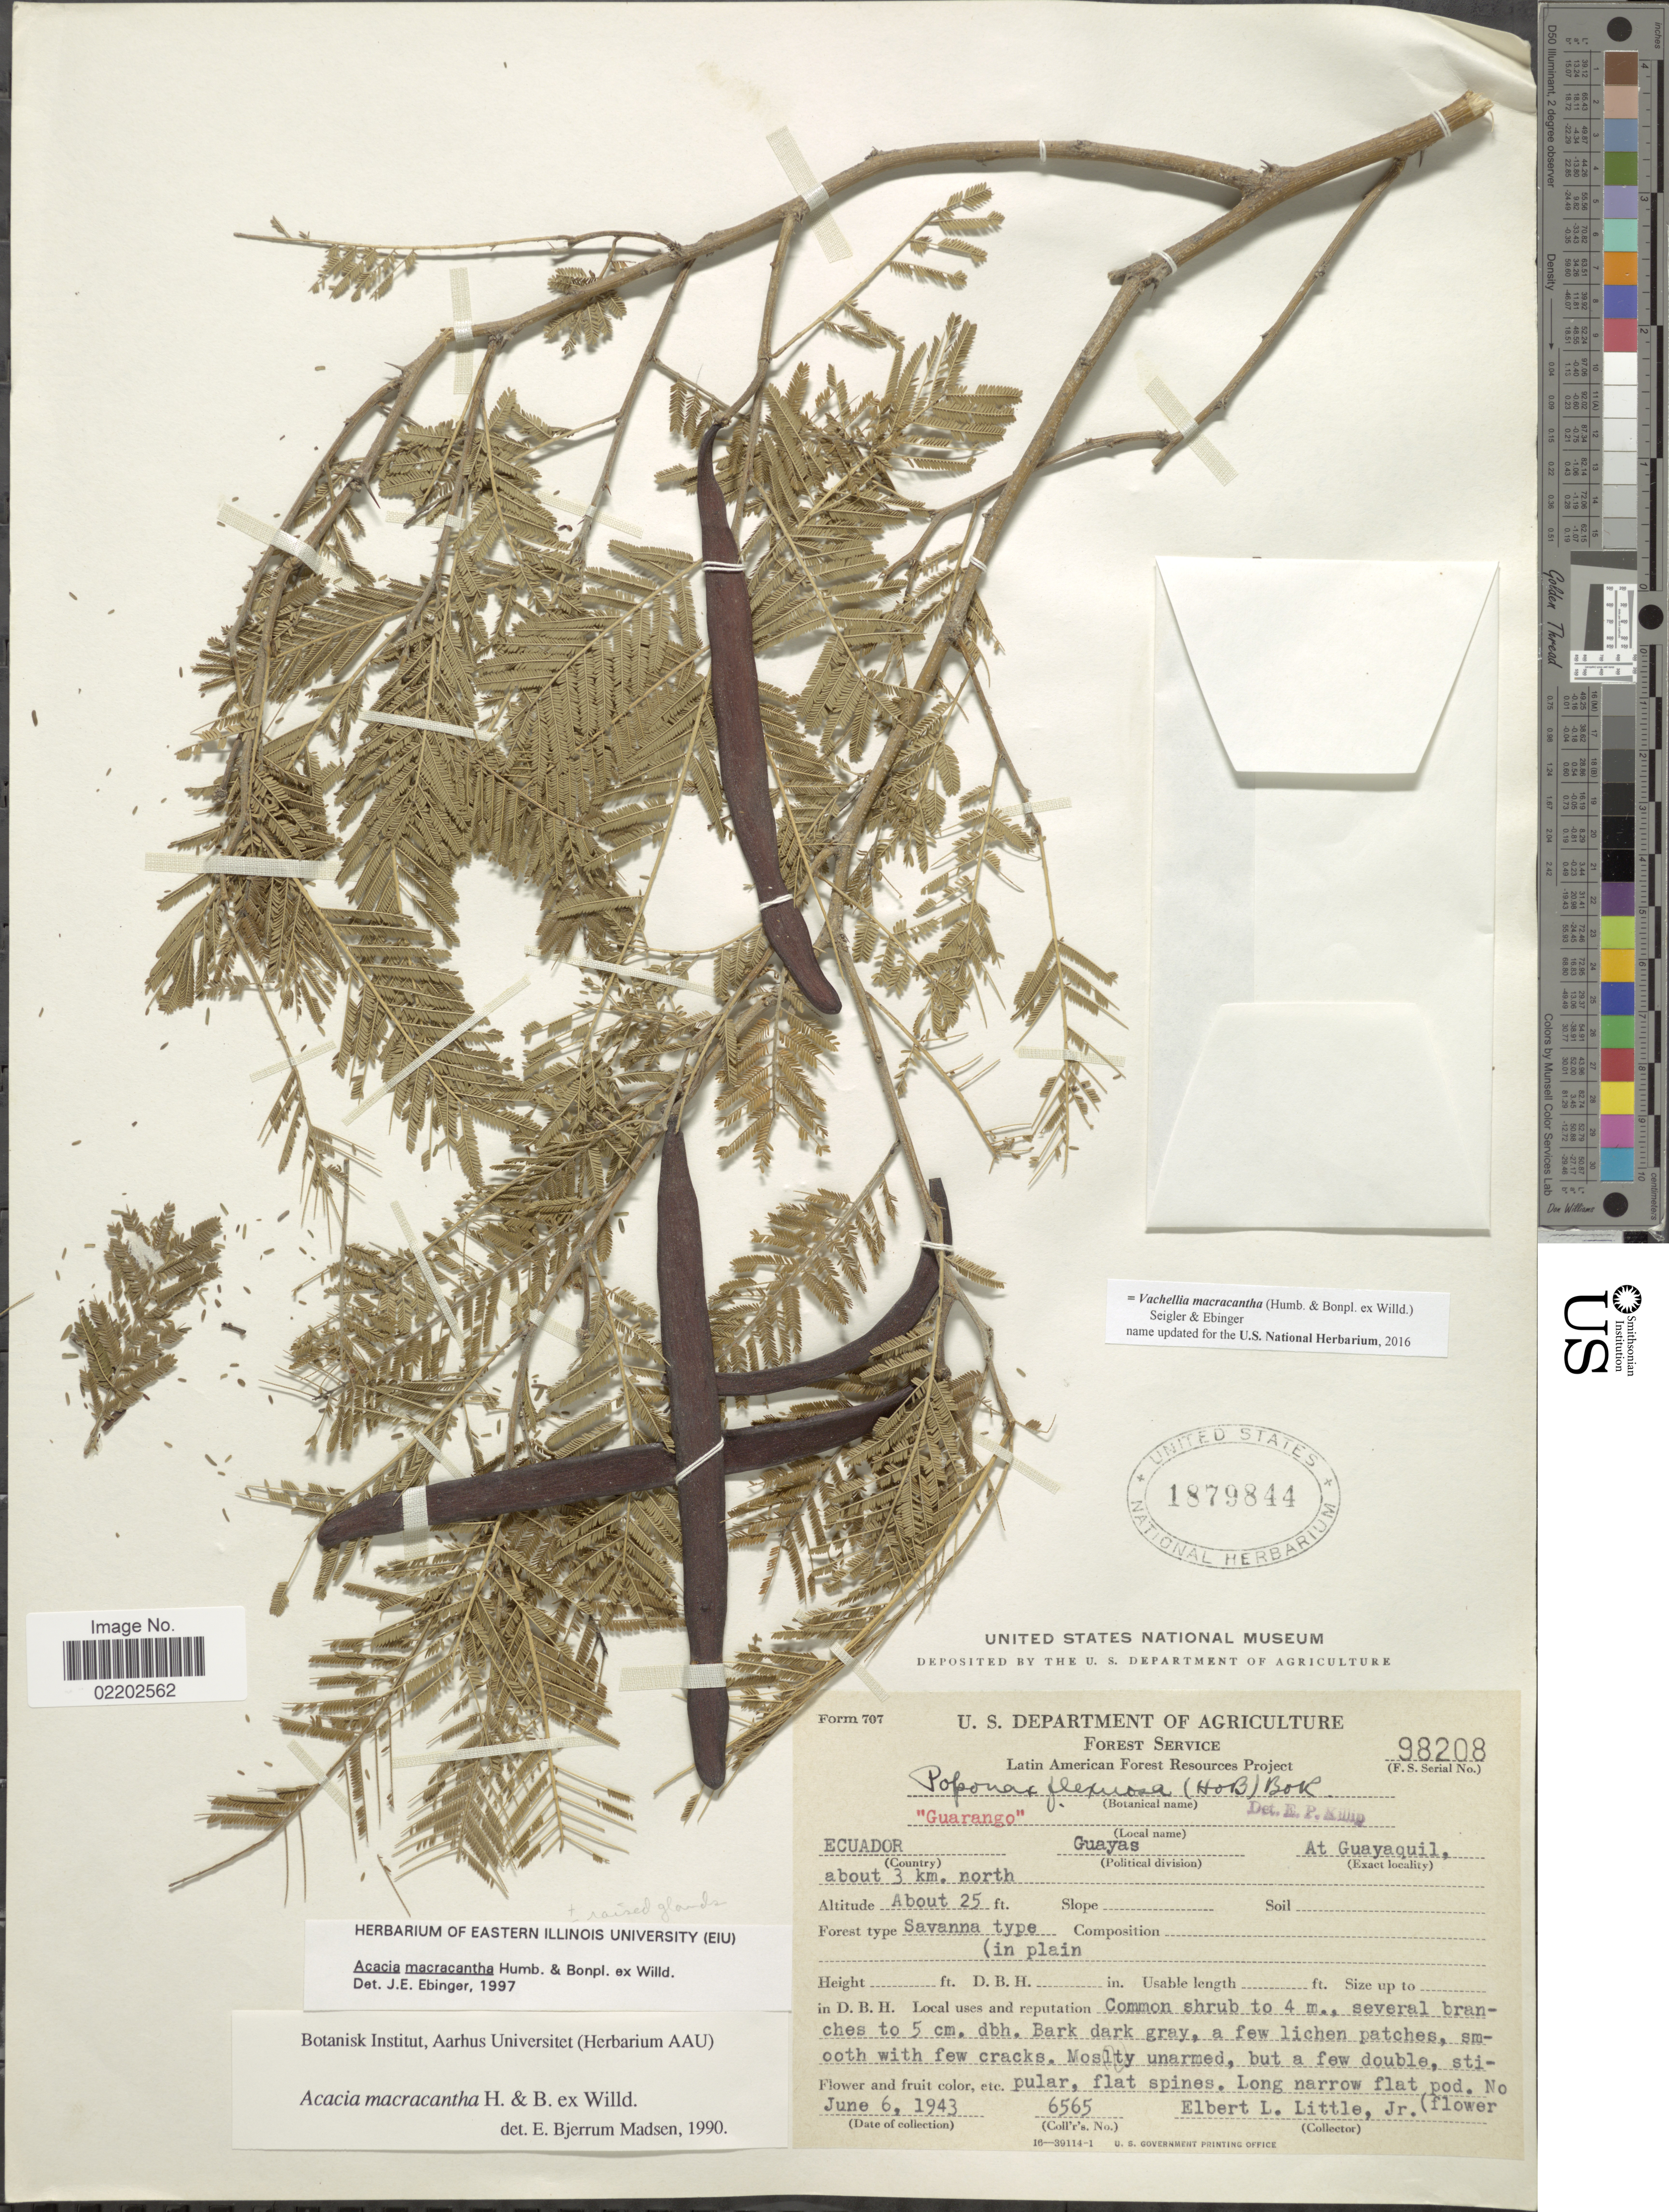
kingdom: Plantae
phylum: Tracheophyta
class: Magnoliopsida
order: Fabales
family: Fabaceae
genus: Vachellia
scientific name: Vachellia macracantha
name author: (Humb. & Bonpl. ex Willd.) Seigler & Ebinger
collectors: E. L. Little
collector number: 6565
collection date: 1943-06-06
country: Ecuador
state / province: Guayas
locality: At Guayaquil, aboout 3 km. north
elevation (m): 8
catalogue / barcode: US 1879844